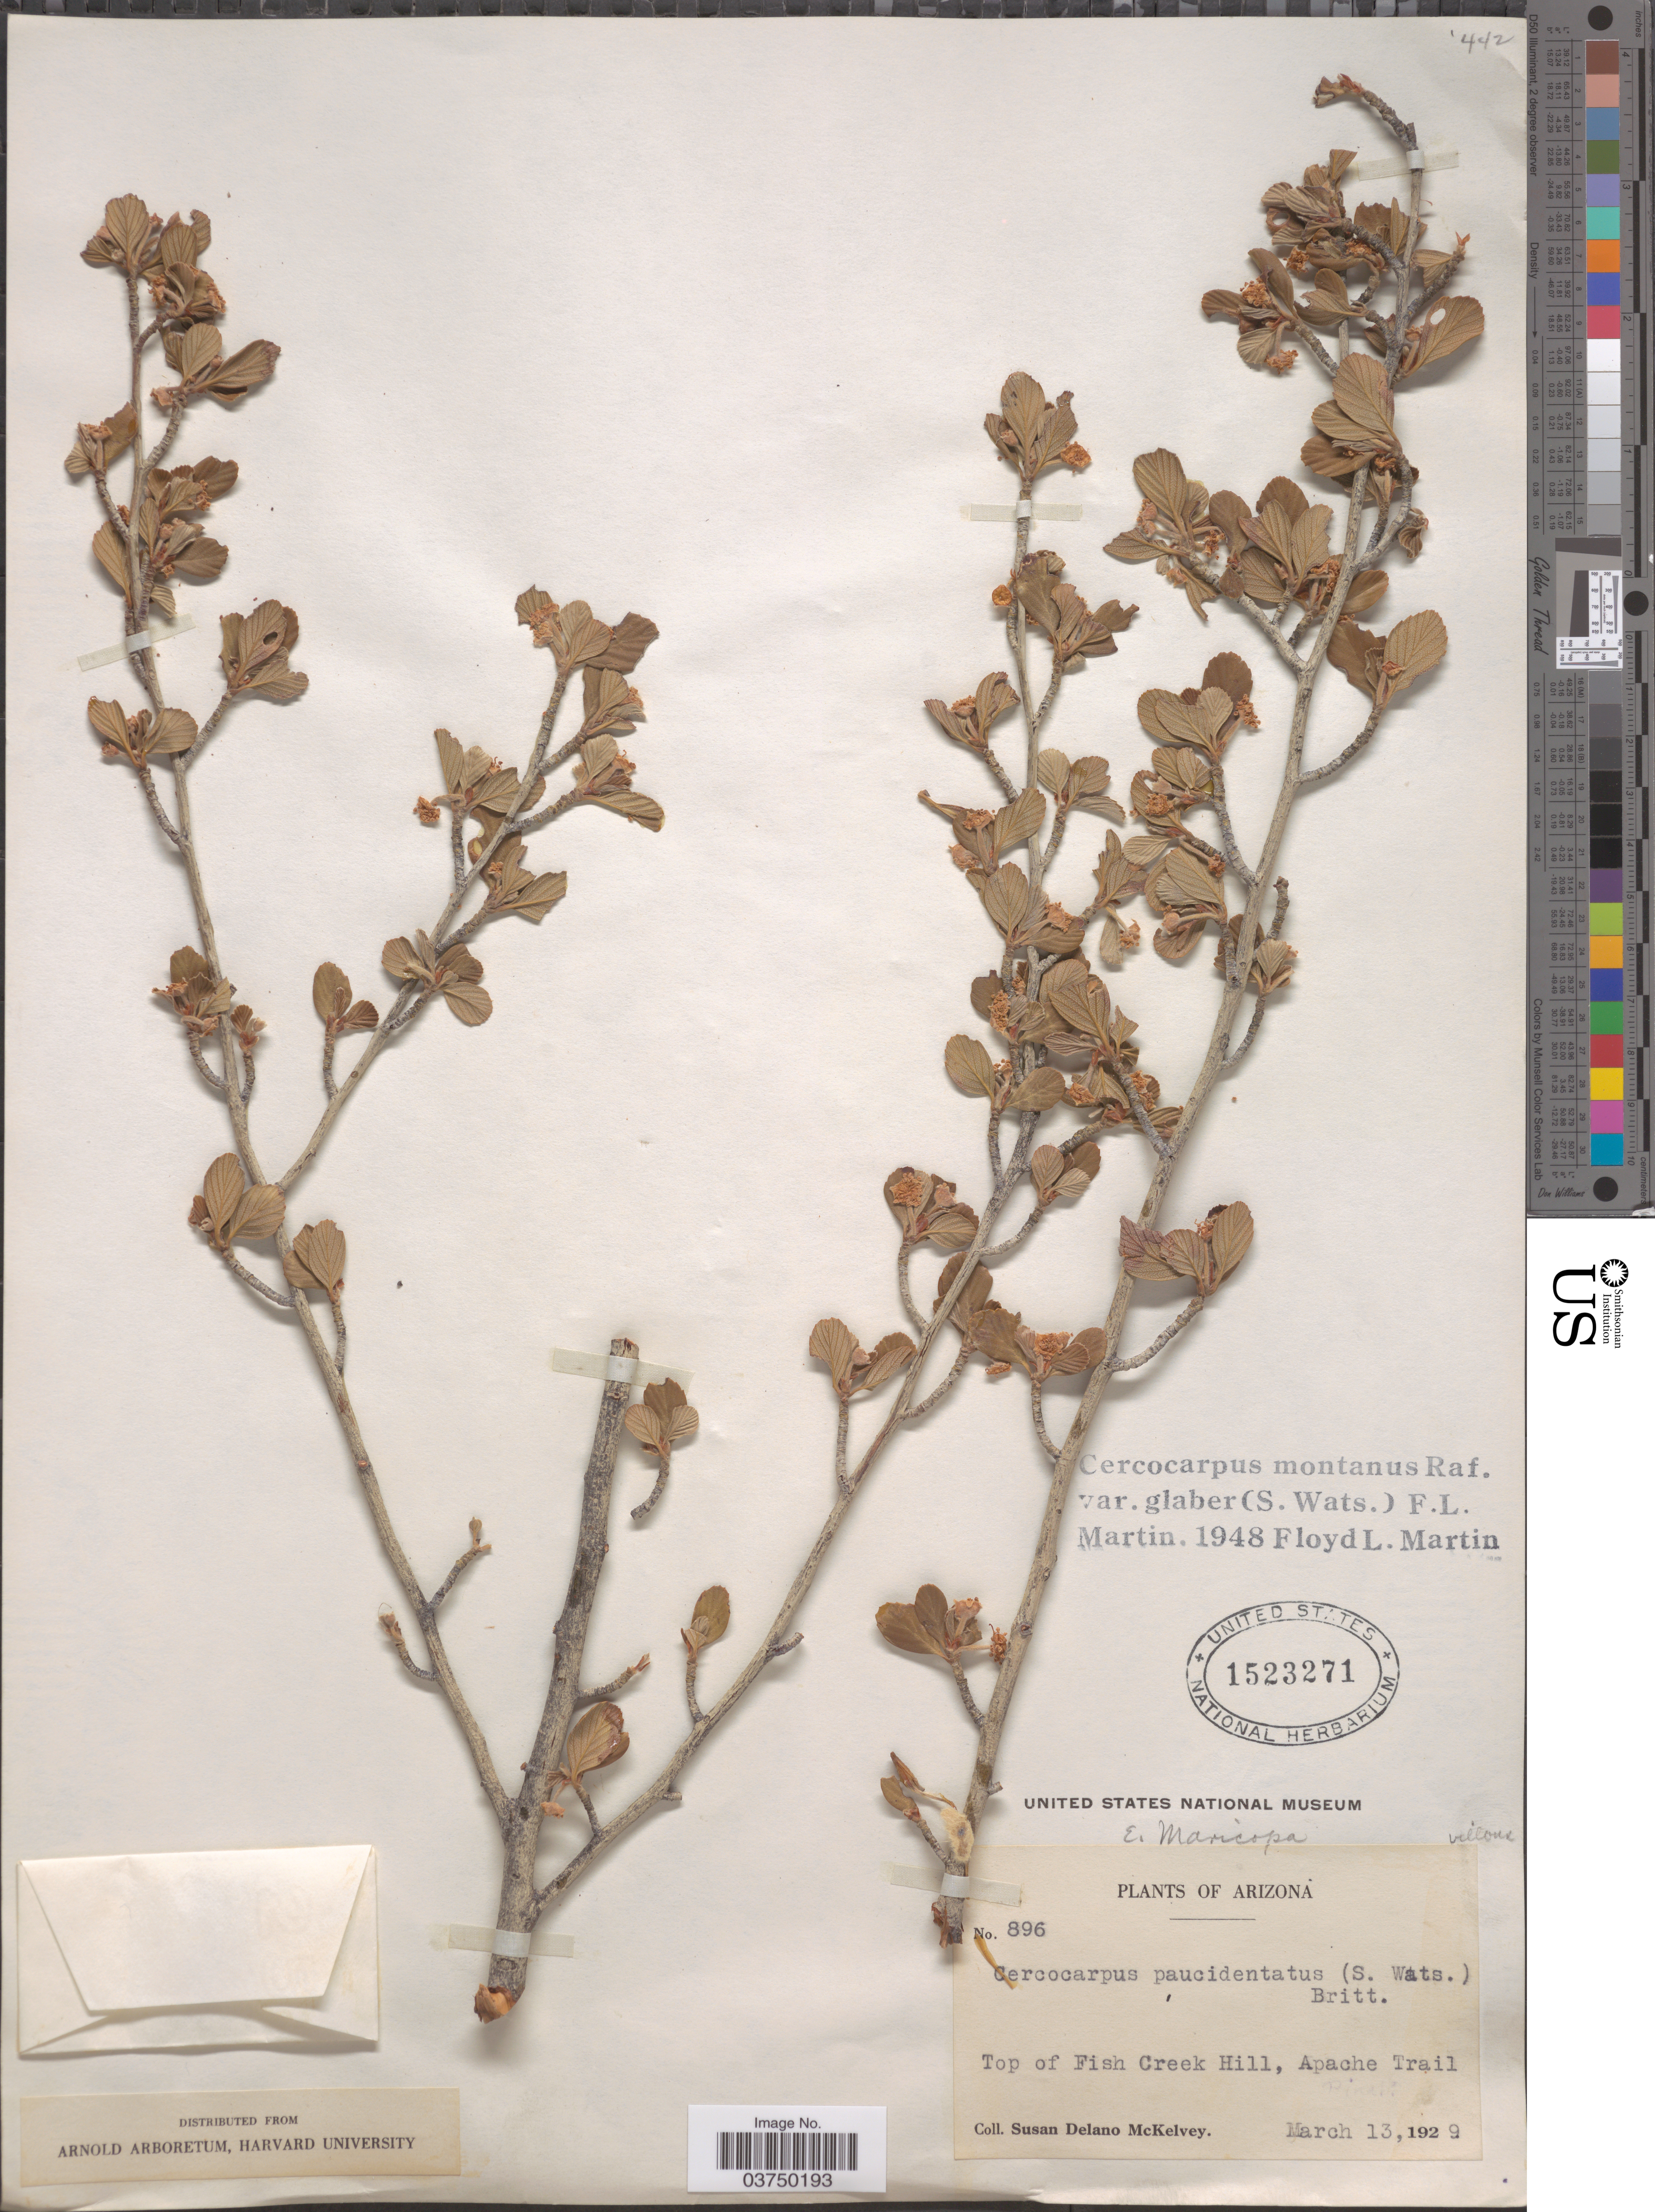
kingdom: Plantae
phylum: Tracheophyta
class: Magnoliopsida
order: Rosales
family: Rosaceae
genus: Cercocarpus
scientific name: Cercocarpus montanus var. glaber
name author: (S. Watson) F.L. Martin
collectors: S. A. McKelvey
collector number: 896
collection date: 1929-03-13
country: United States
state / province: Arizona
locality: Top of Fish Creek Hill, Apache Trail. E. Maricopa.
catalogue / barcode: US 1523271